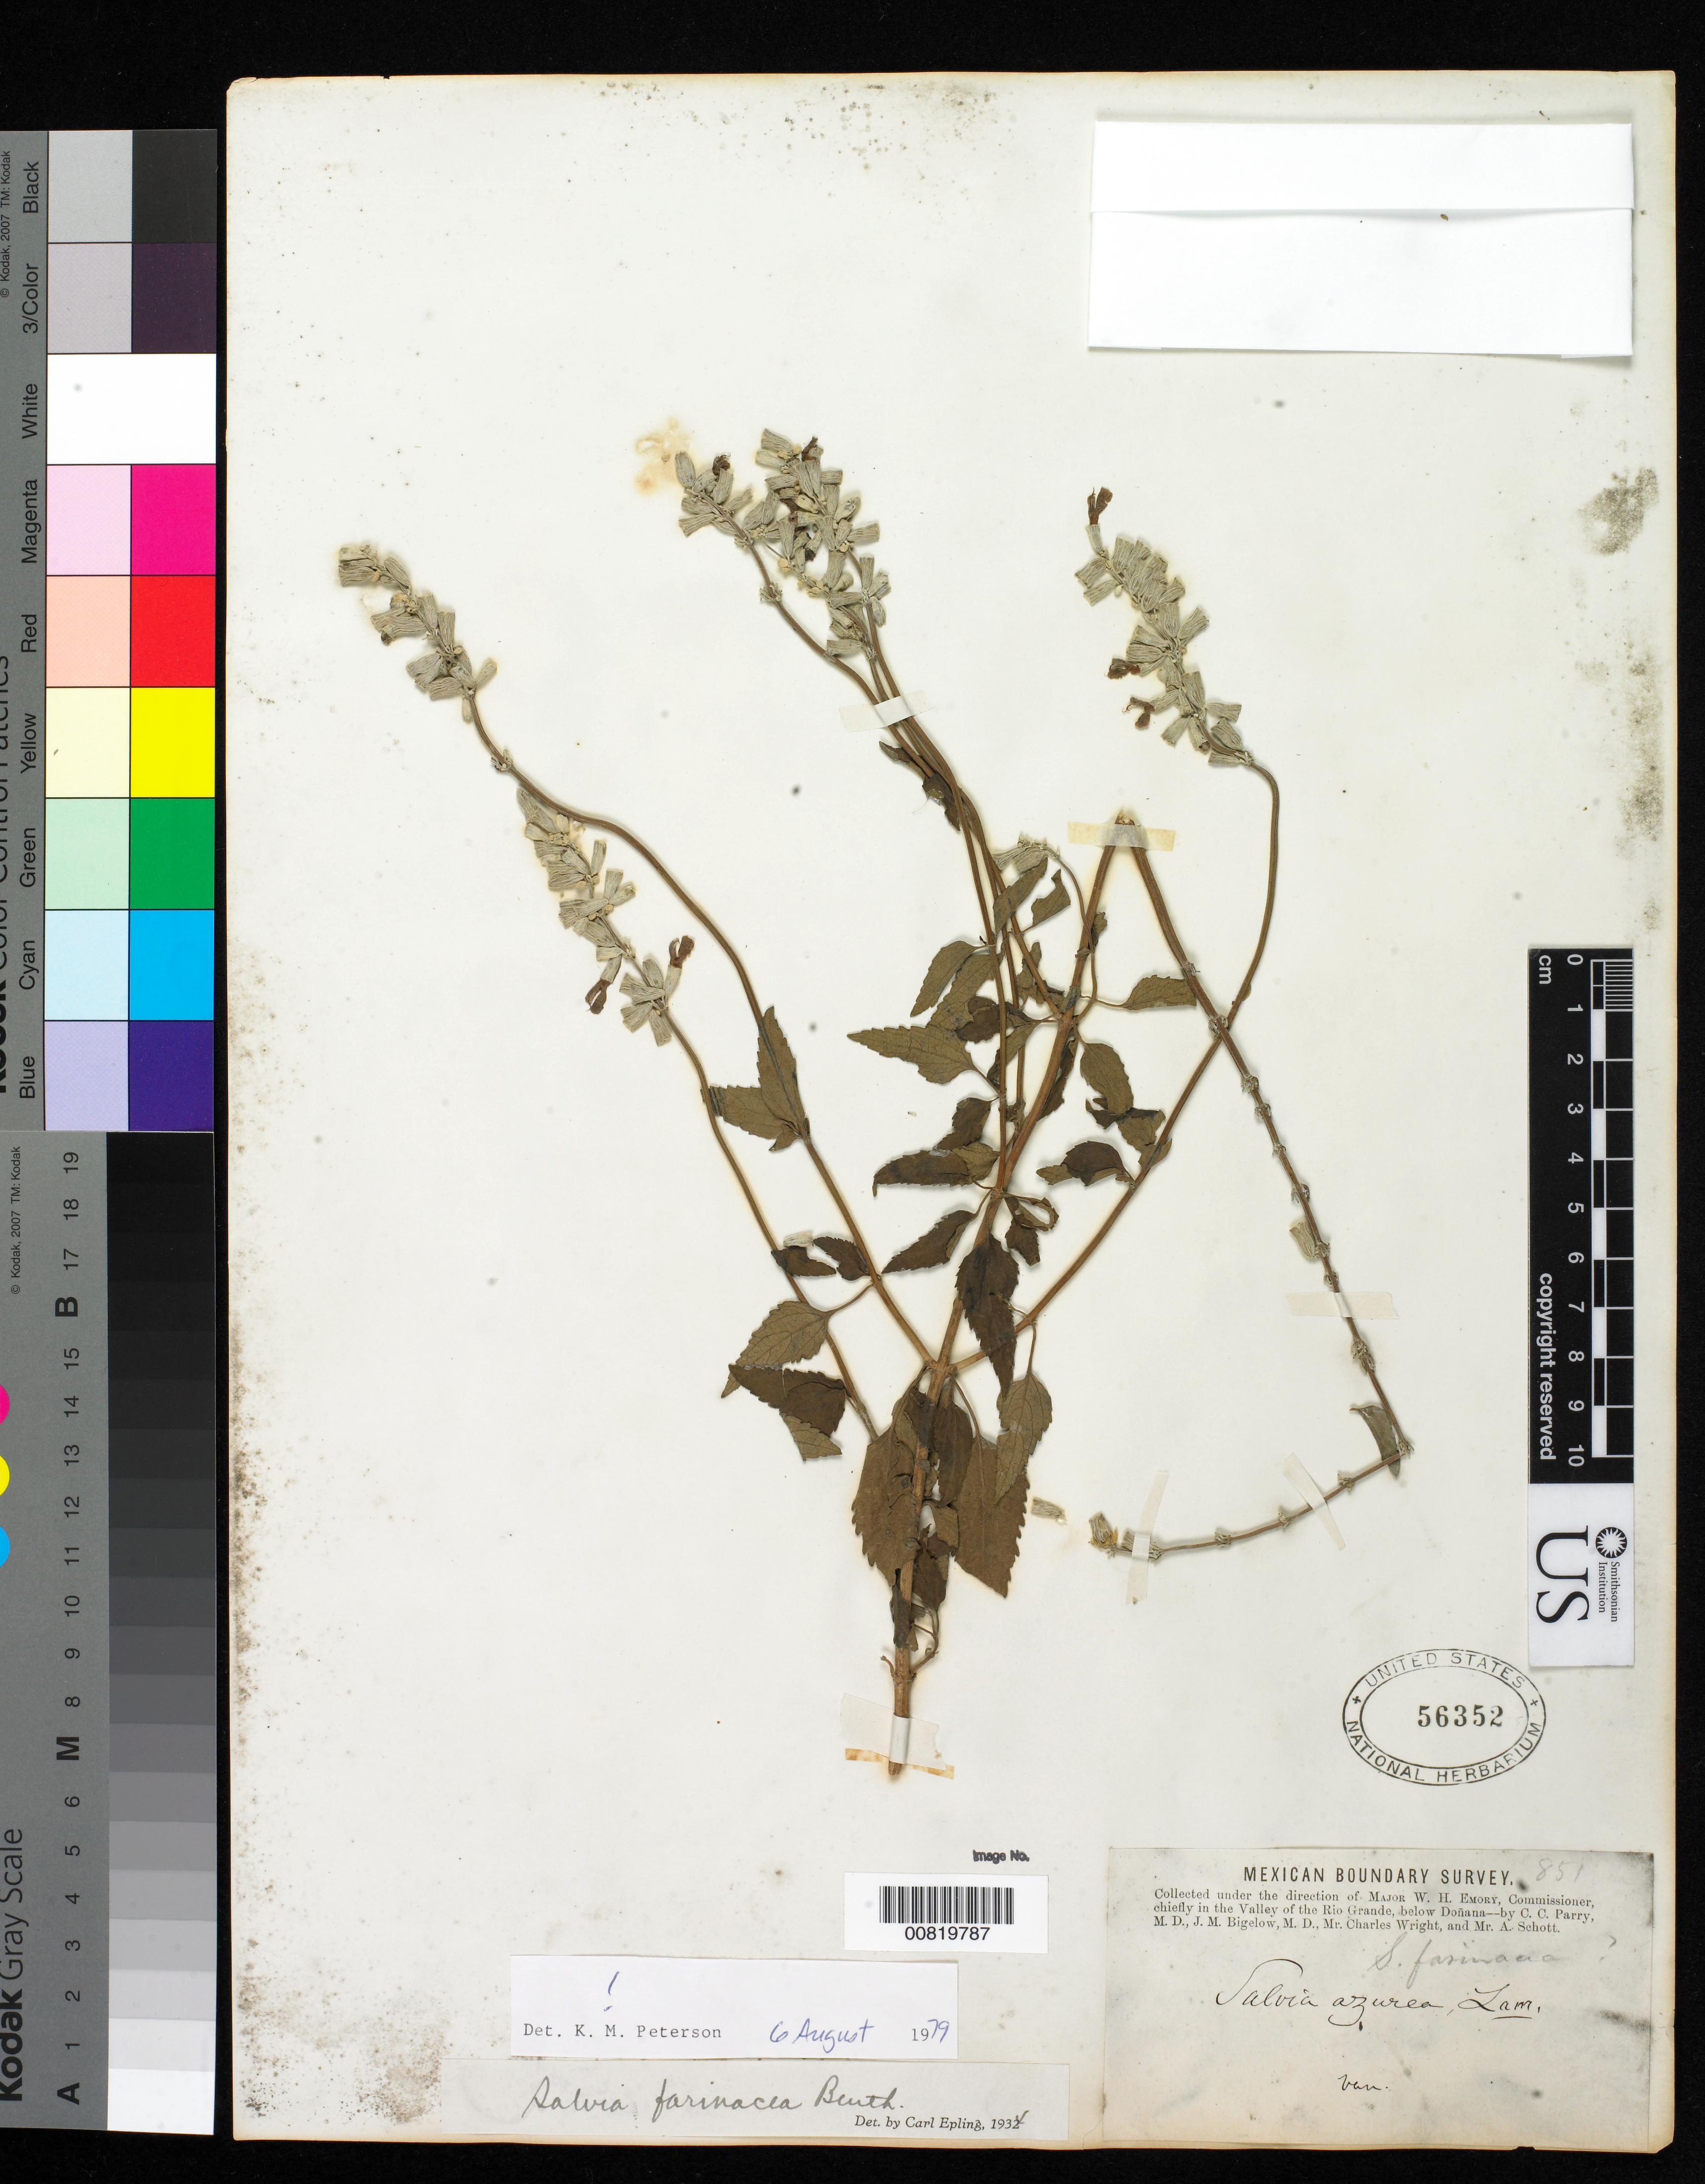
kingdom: Plantae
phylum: Tracheophyta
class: Magnoliopsida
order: Lamiales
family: Lamiaceae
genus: Salvia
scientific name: Salvia farinacea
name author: Benth.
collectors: C. C. Parry, J. M. Bigelow, C. Wright & A. C. V. Schott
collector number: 851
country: United States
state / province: New Mexico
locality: Valley of the Rio Grande, below Doñana, New Mexico.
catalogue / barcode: US 56352